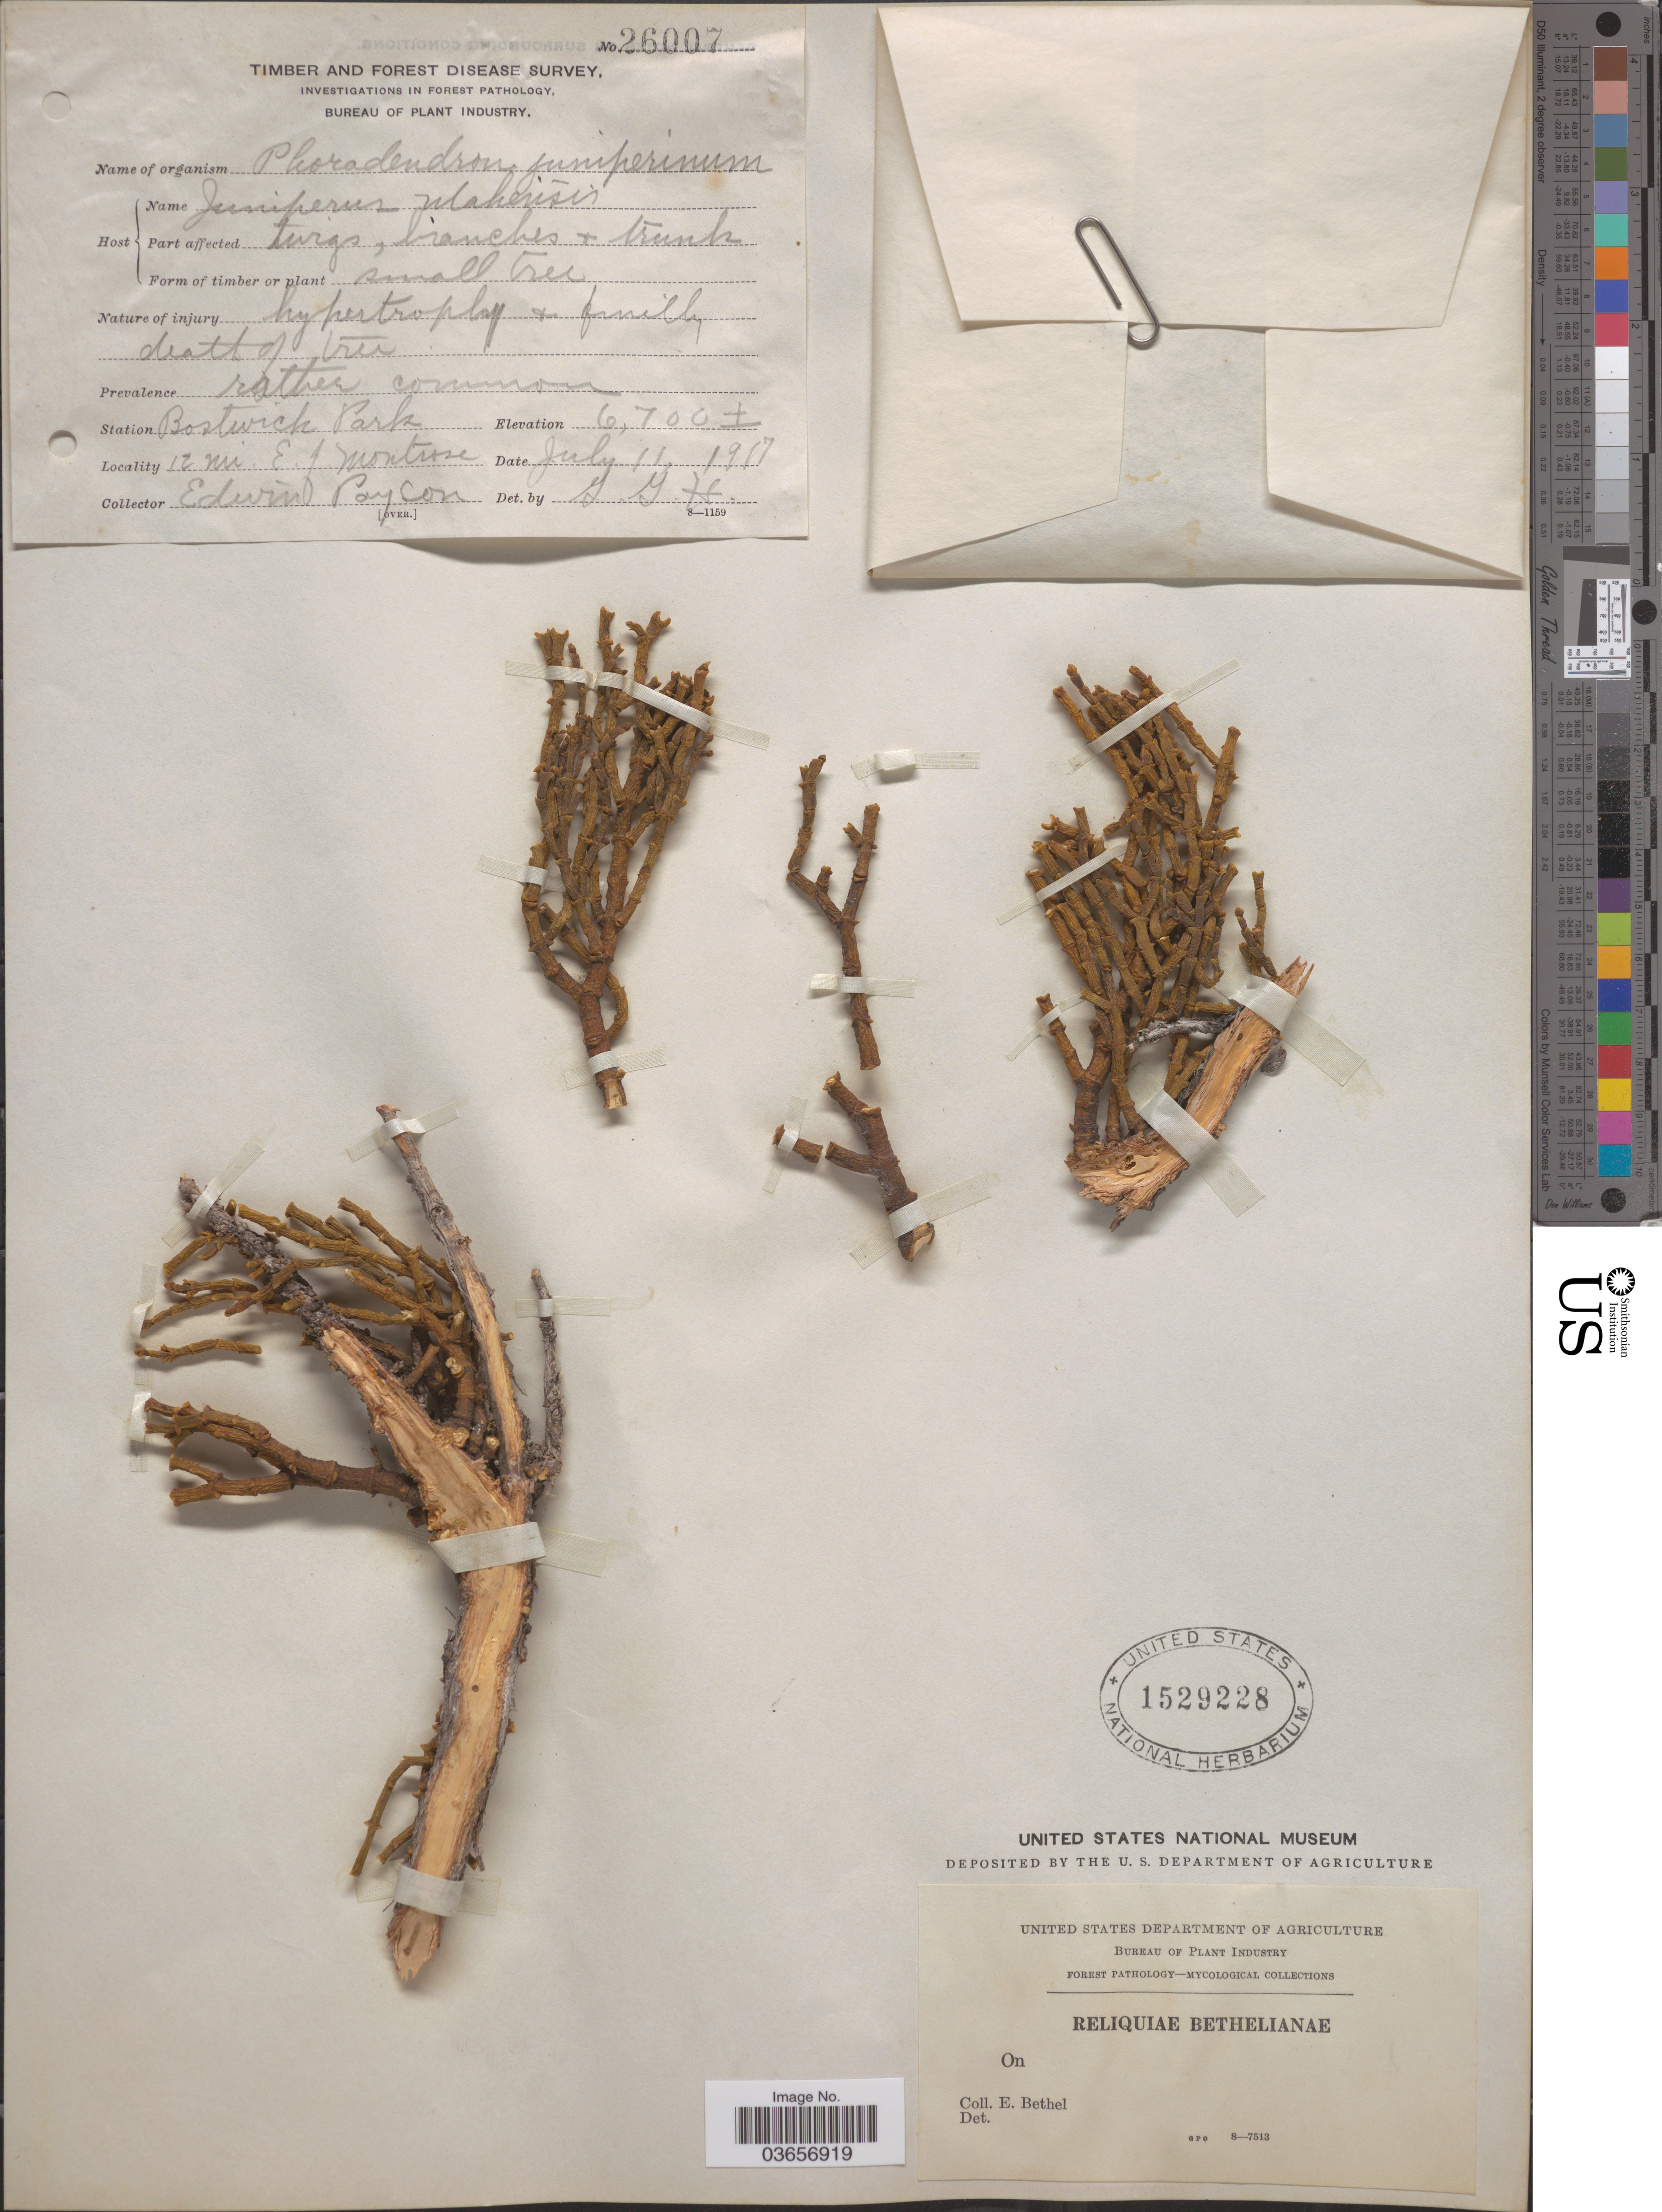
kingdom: Plantae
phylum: Tracheophyta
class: Magnoliopsida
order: Santalales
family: Viscaceae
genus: Phoradendron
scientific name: Phoradendron juniperinum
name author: Engelm. ex A. Gray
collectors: E. Bethel & E. B. Payson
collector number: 26007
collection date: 1917-07-11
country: United States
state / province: Colorado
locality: Bostwick Park. 12 mi. E. of Montrose.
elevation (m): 2042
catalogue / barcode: US 1529228